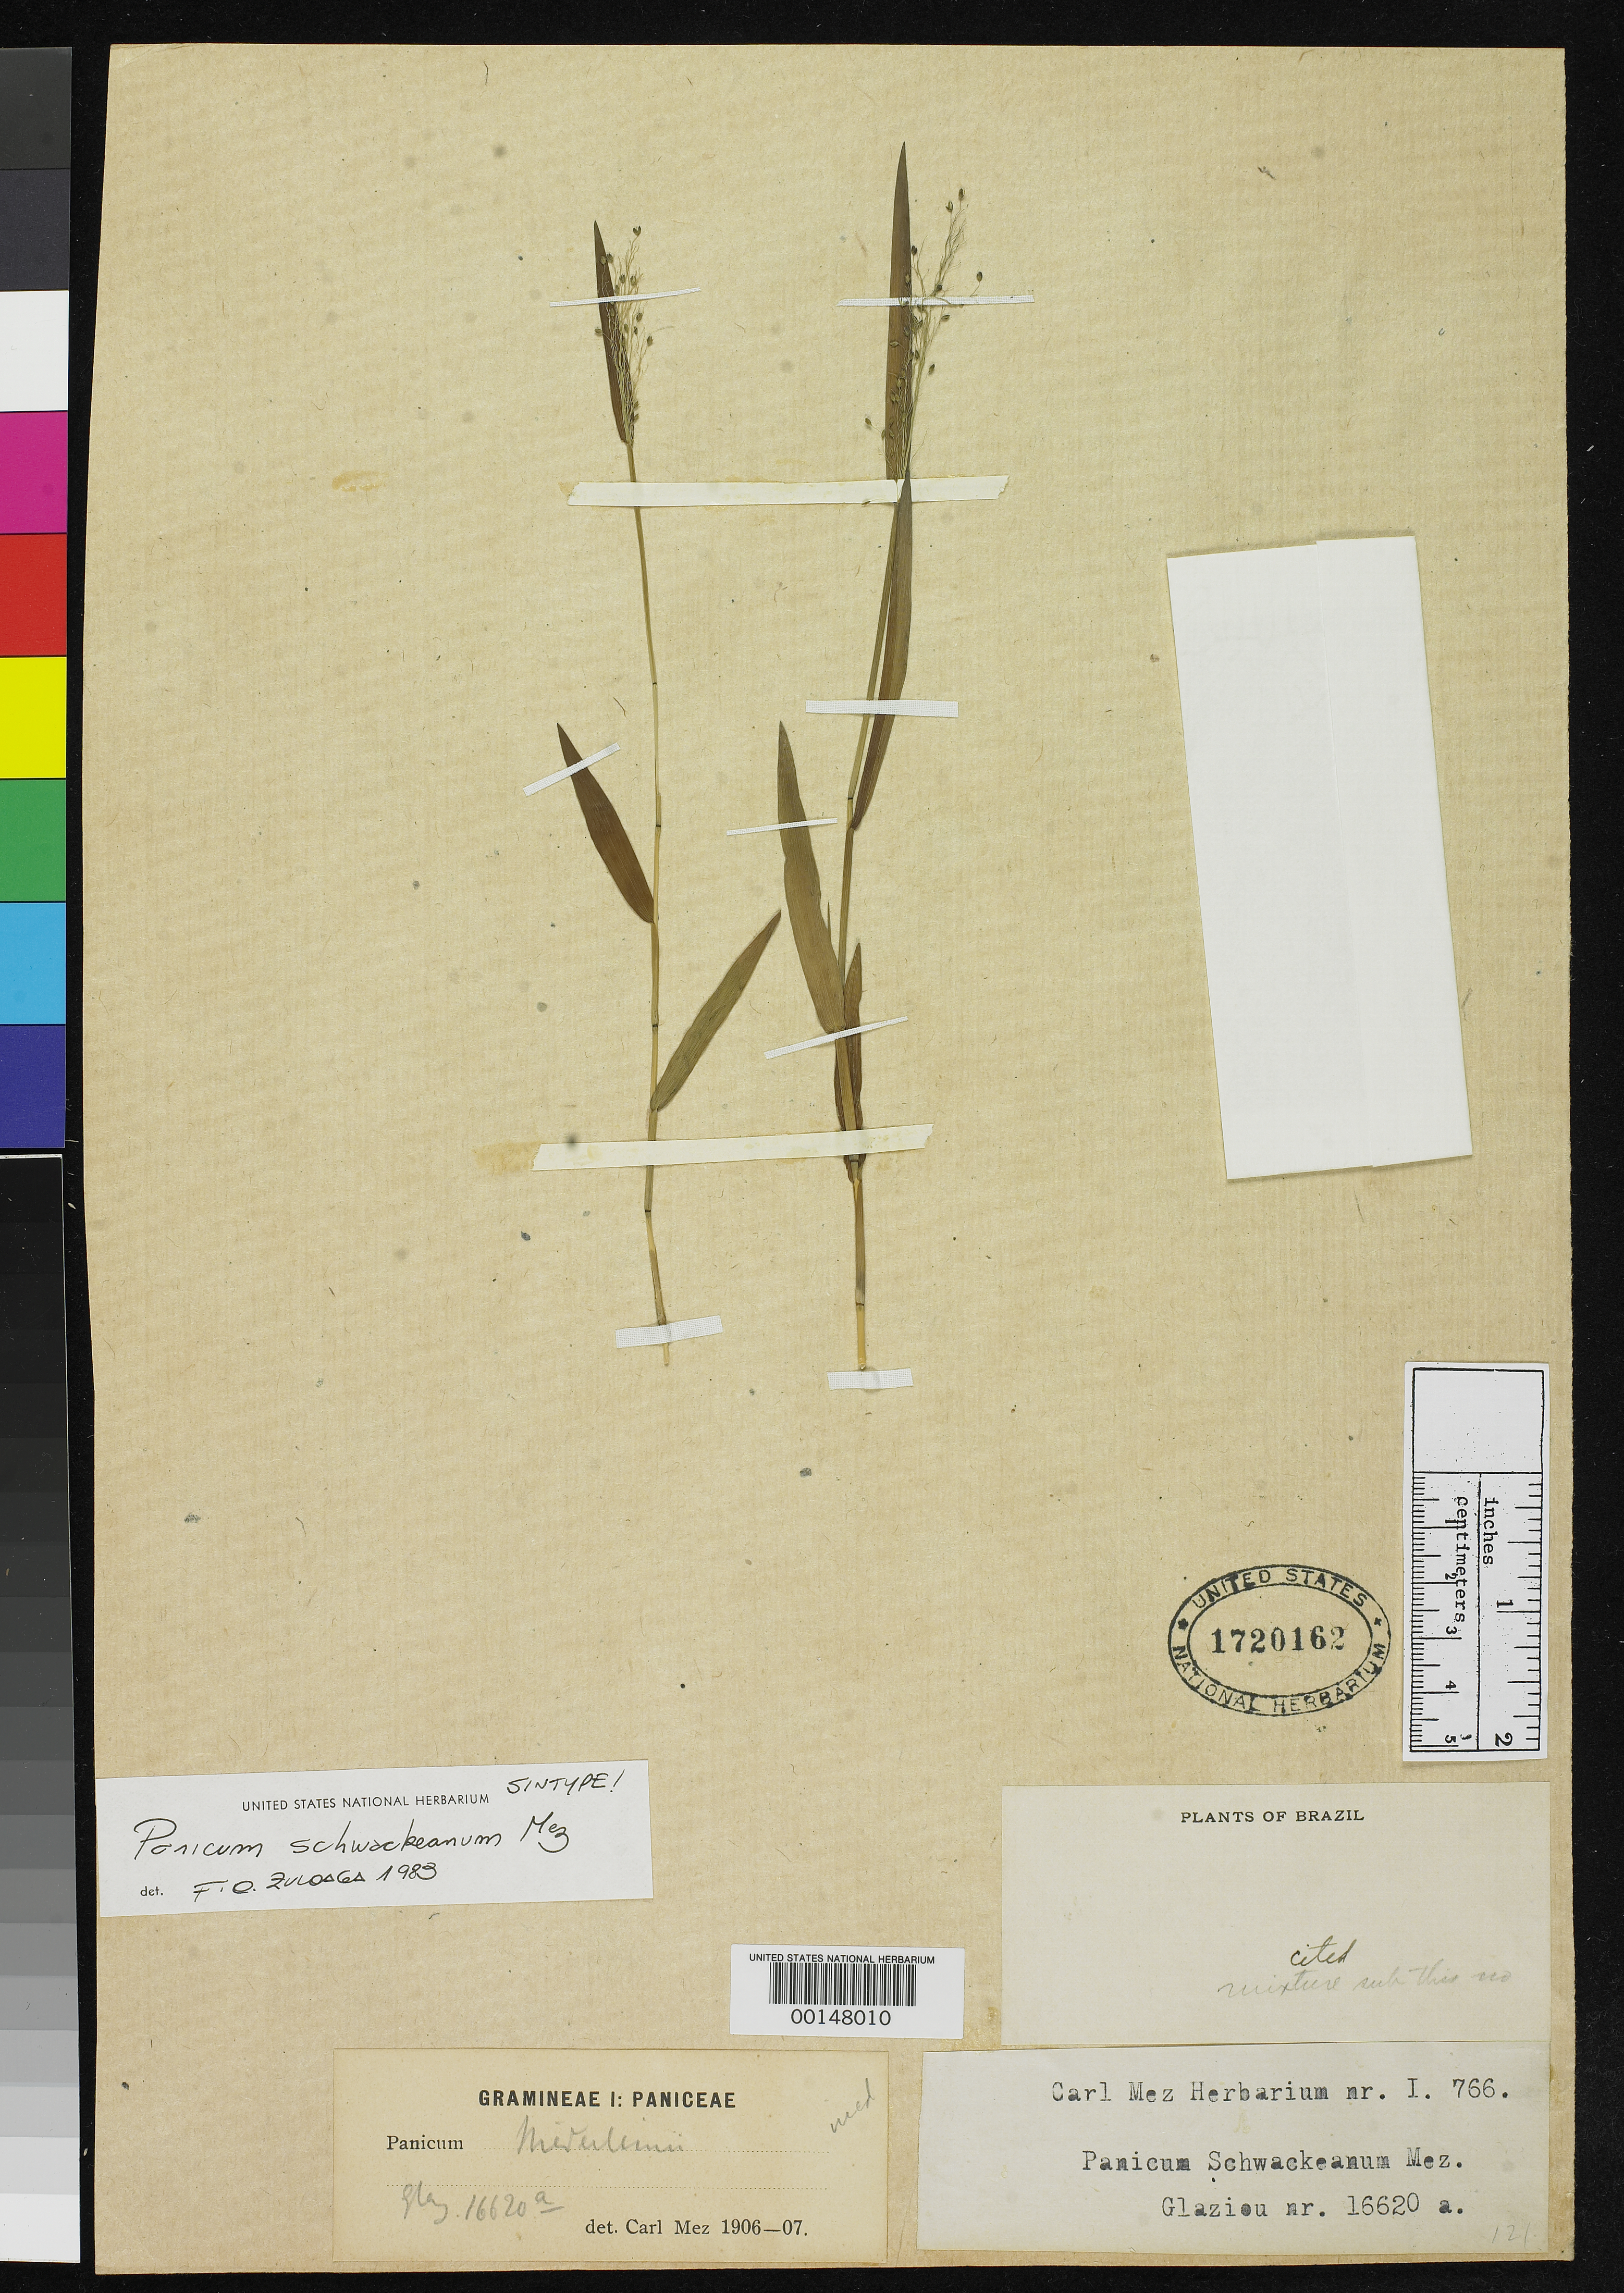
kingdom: Plantae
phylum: Tracheophyta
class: Liliopsida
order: Poales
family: Poaceae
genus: Panicum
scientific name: Panicum schwackeanum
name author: Mez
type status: Isosyntype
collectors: A. F. M. Glaziou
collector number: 16620 A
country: Brazil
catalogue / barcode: US 1720162